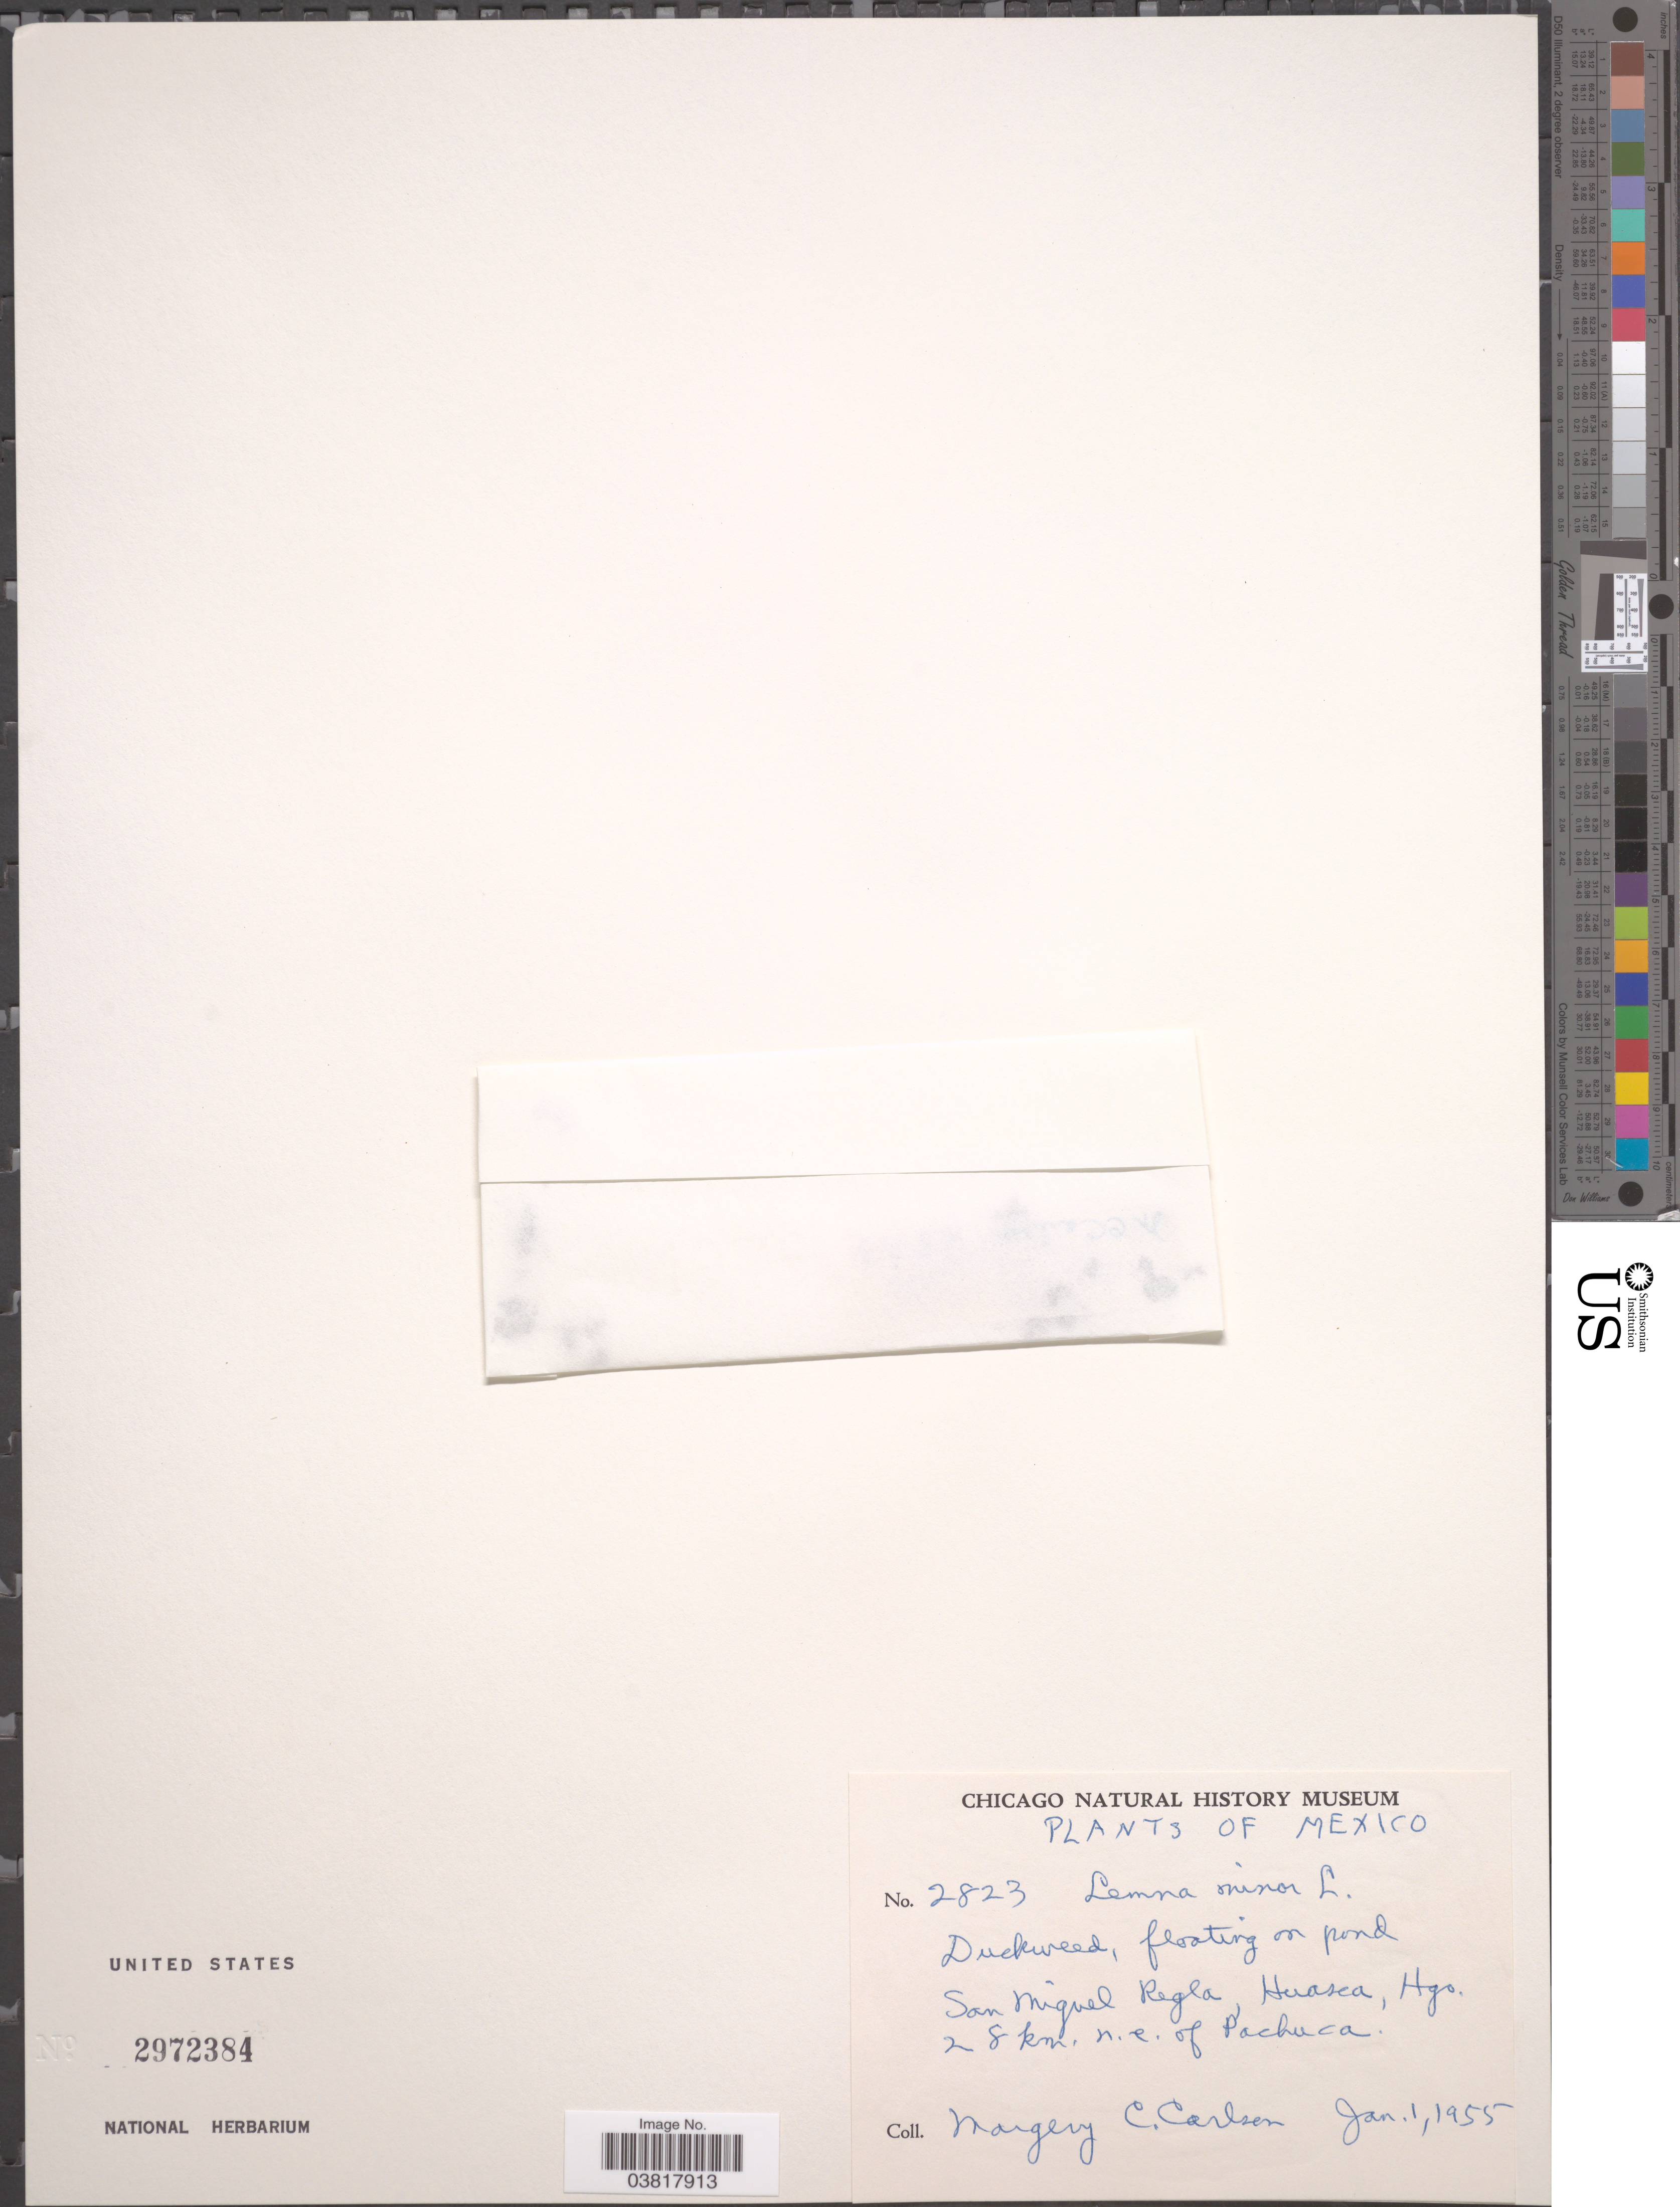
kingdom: Plantae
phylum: Tracheophyta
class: Liliopsida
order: Alismatales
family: Araceae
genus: Lemna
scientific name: Lemna minor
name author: L.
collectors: M. M. Carlsen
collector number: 2823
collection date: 1955-01-01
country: Mexico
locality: Duckweed, floating on pond San Miguel Regla, Huasca, Hgo. 28 km. n.e. of Pachuca.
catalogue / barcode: US 2972384